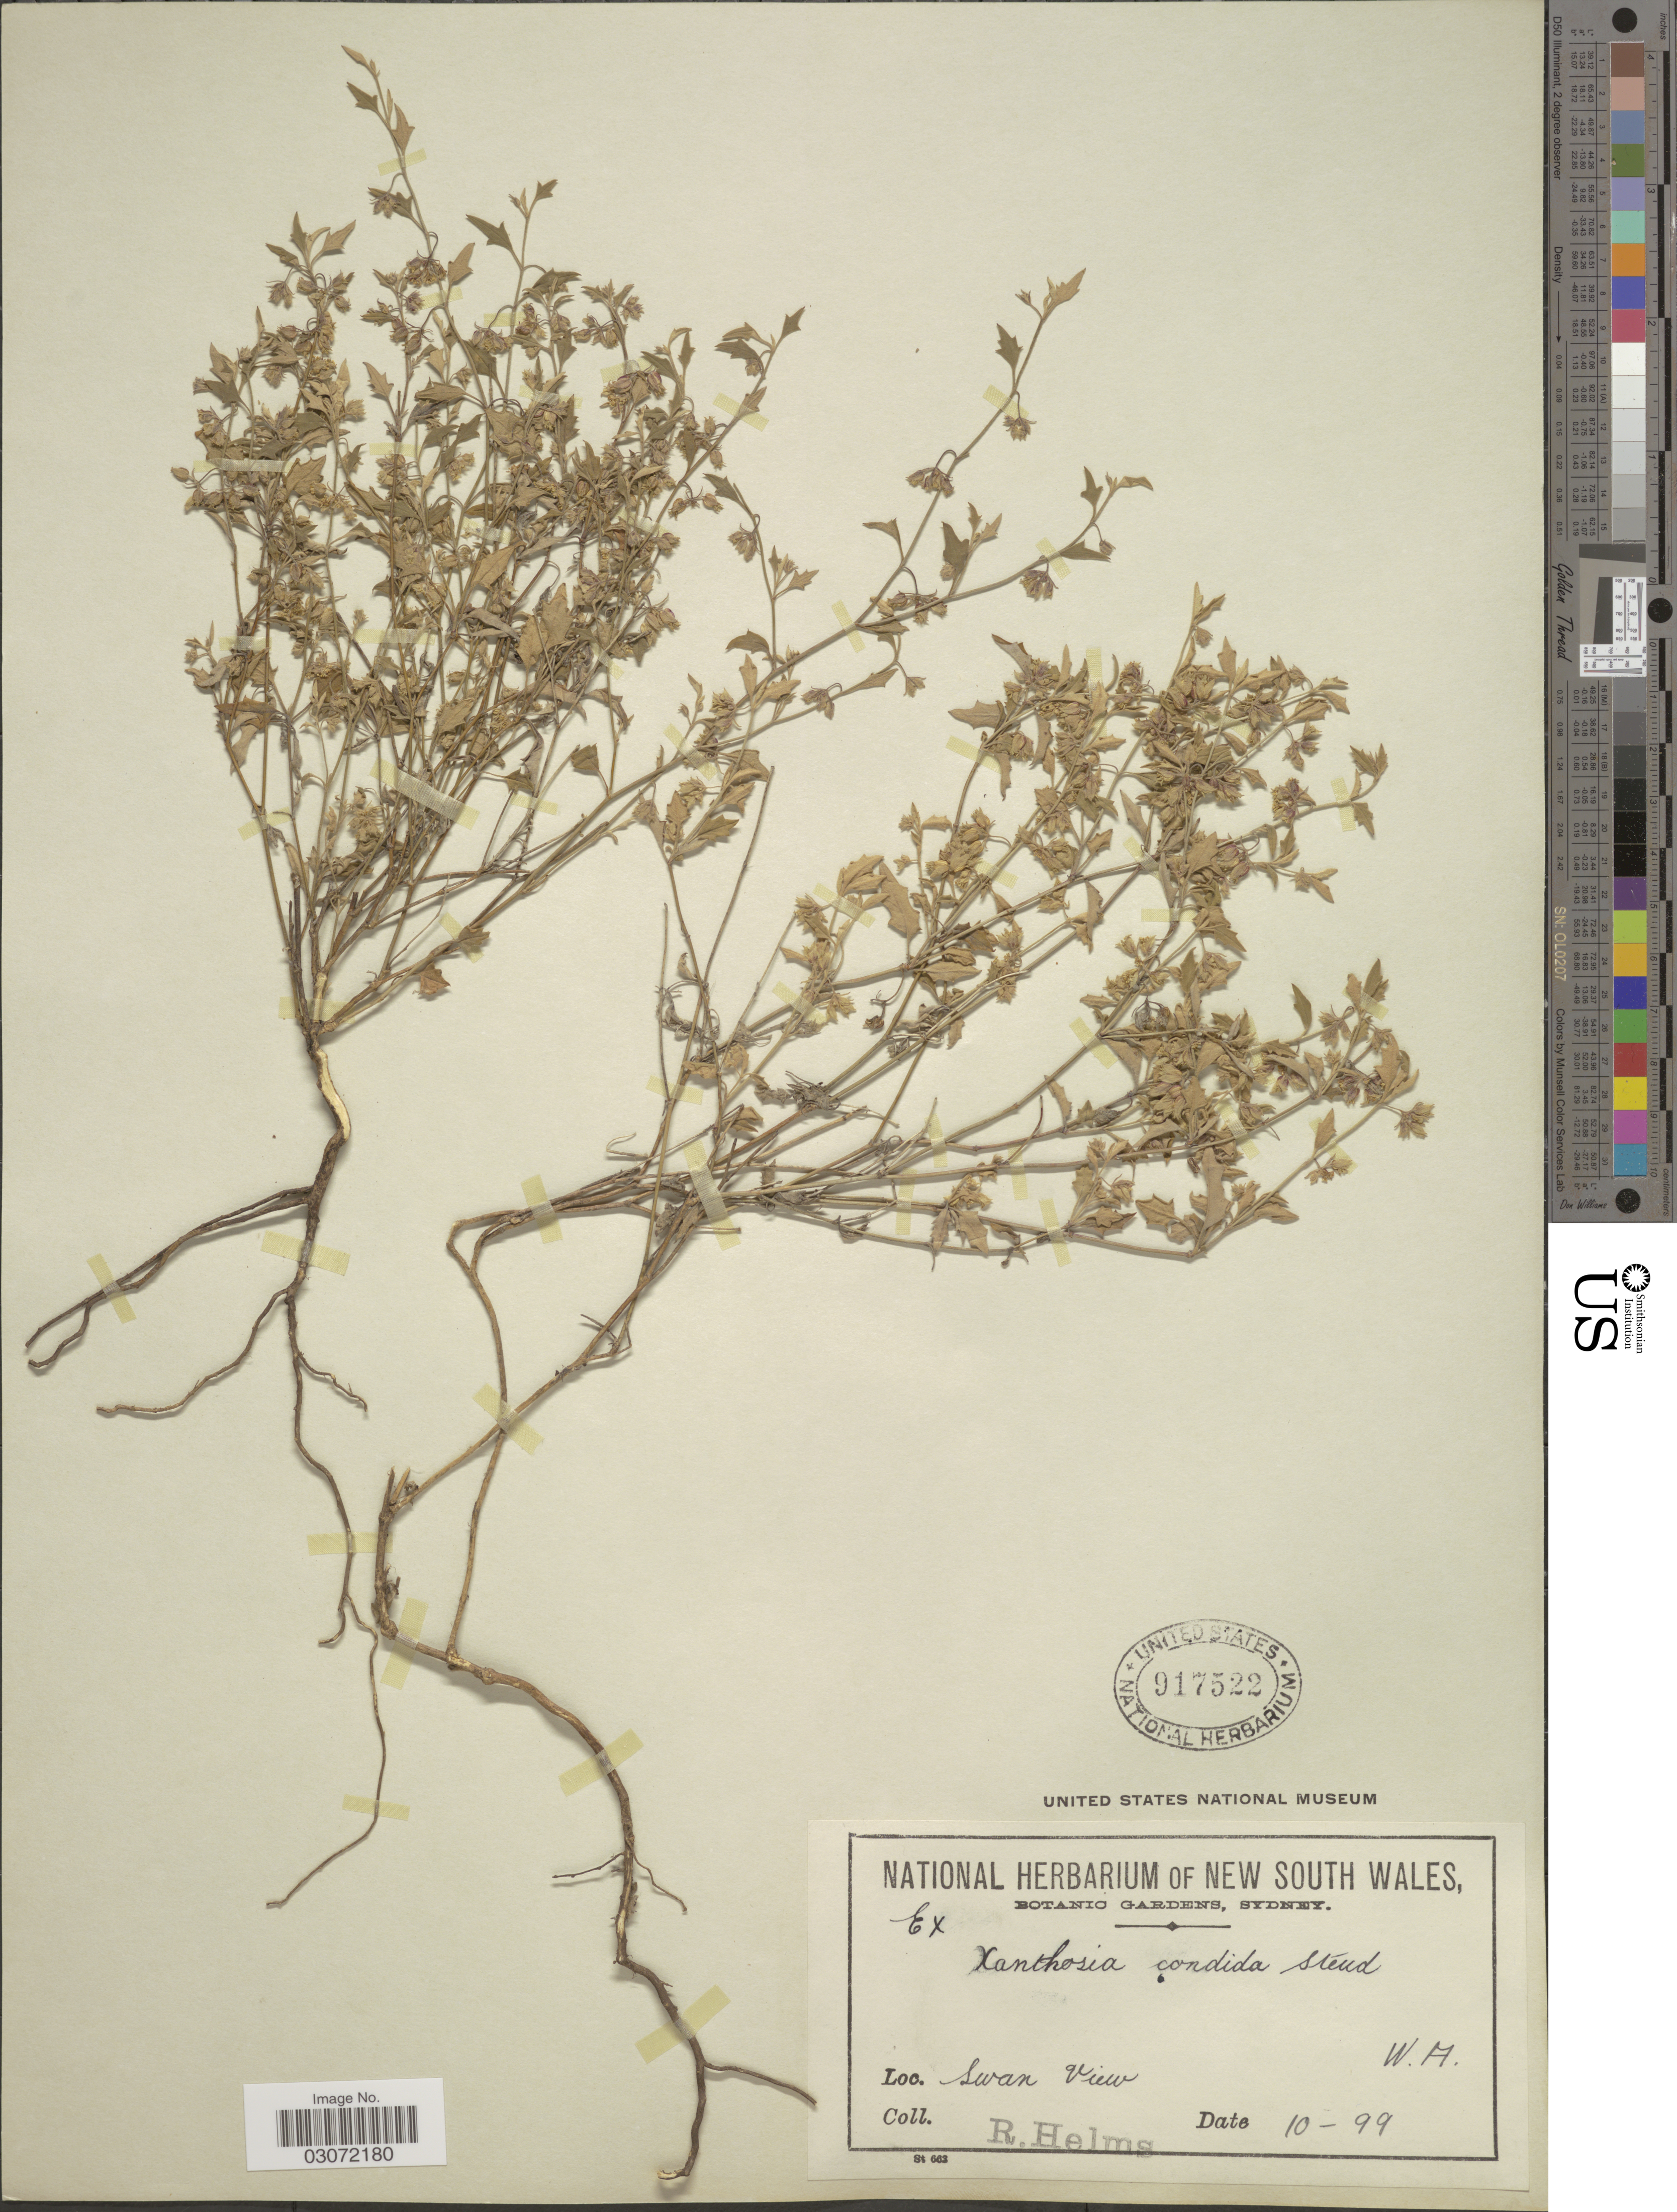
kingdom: Plantae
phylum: Tracheophyta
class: Magnoliopsida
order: Apiales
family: Apiaceae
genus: Xanthosia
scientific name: Xanthosia candida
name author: Steud.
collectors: R. Helms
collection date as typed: Transcribed d/m/y: /10/99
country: Australia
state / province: Western Australia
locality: Swan View. W.A.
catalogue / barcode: US 917522